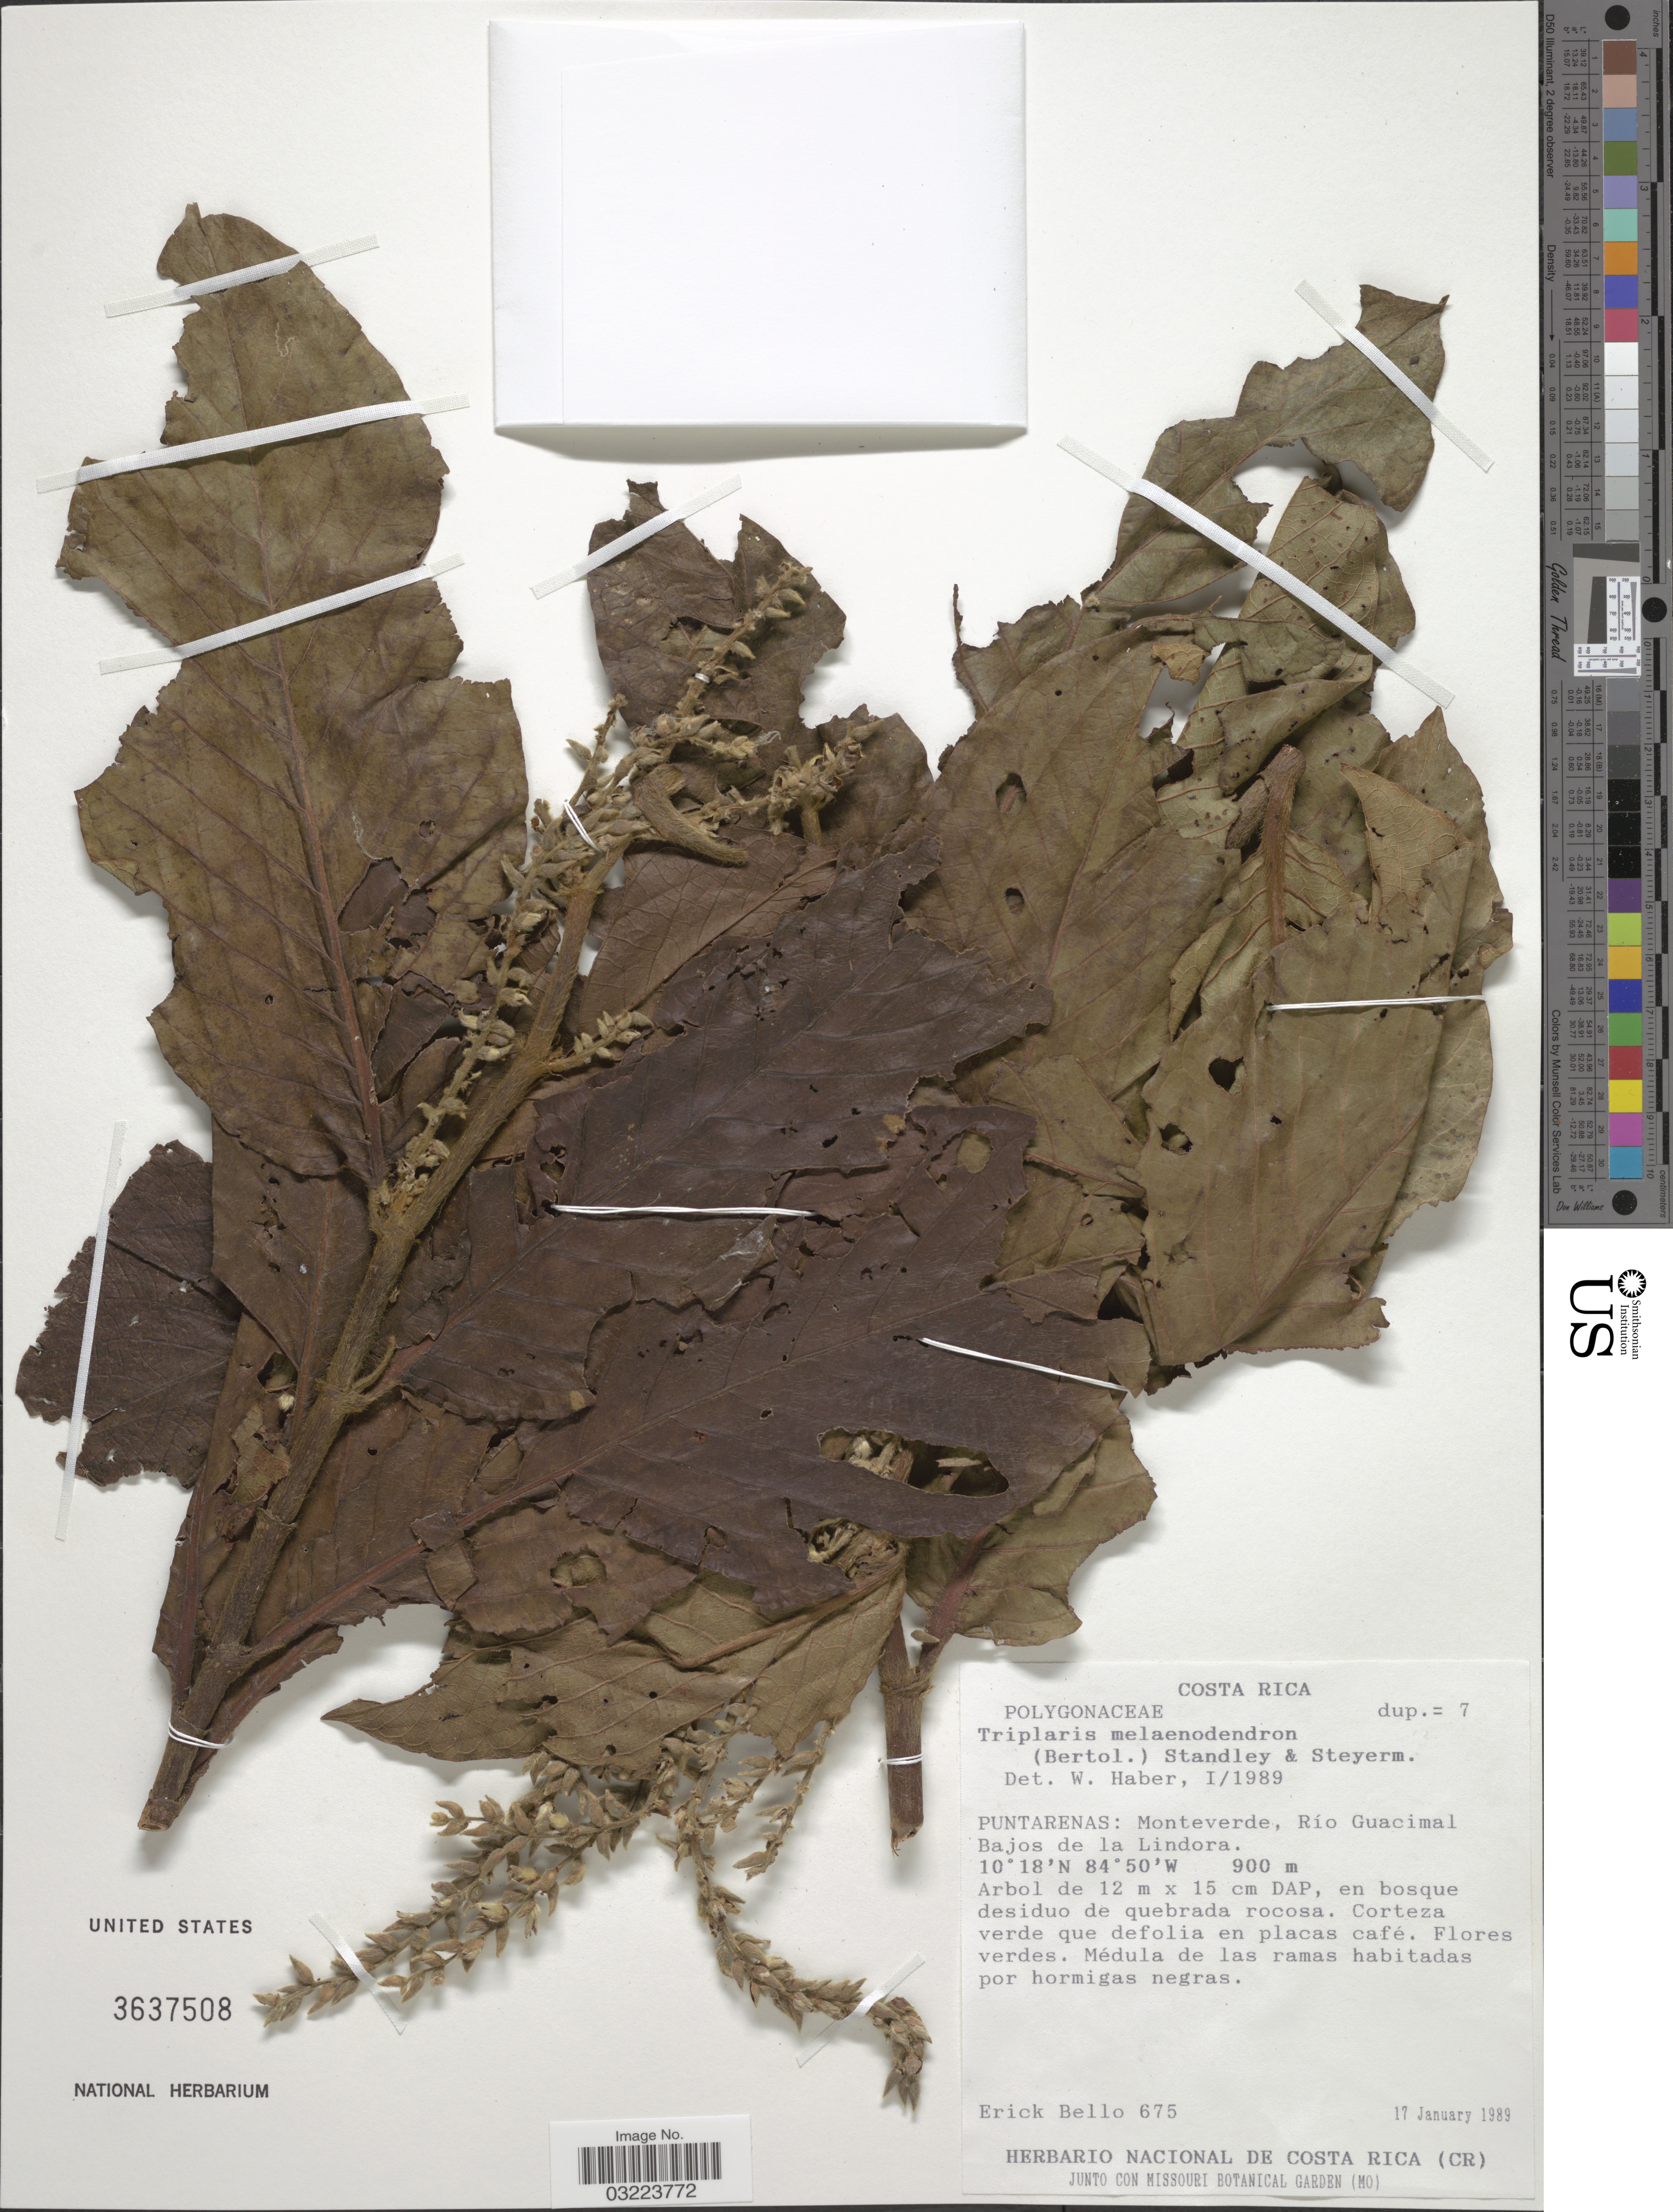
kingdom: Plantae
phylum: Tracheophyta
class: Magnoliopsida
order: Caryophyllales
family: Polygonaceae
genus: Triplaris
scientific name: Triplaris melaenodendron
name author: (Bertol.) Standl. & Steyerm.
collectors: E. Bello C.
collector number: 675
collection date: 1989-01-17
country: Costa Rica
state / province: Puntarenas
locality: Monteverde, Río Guacimal Bajos de la Lindora.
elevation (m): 900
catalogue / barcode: US 3637508